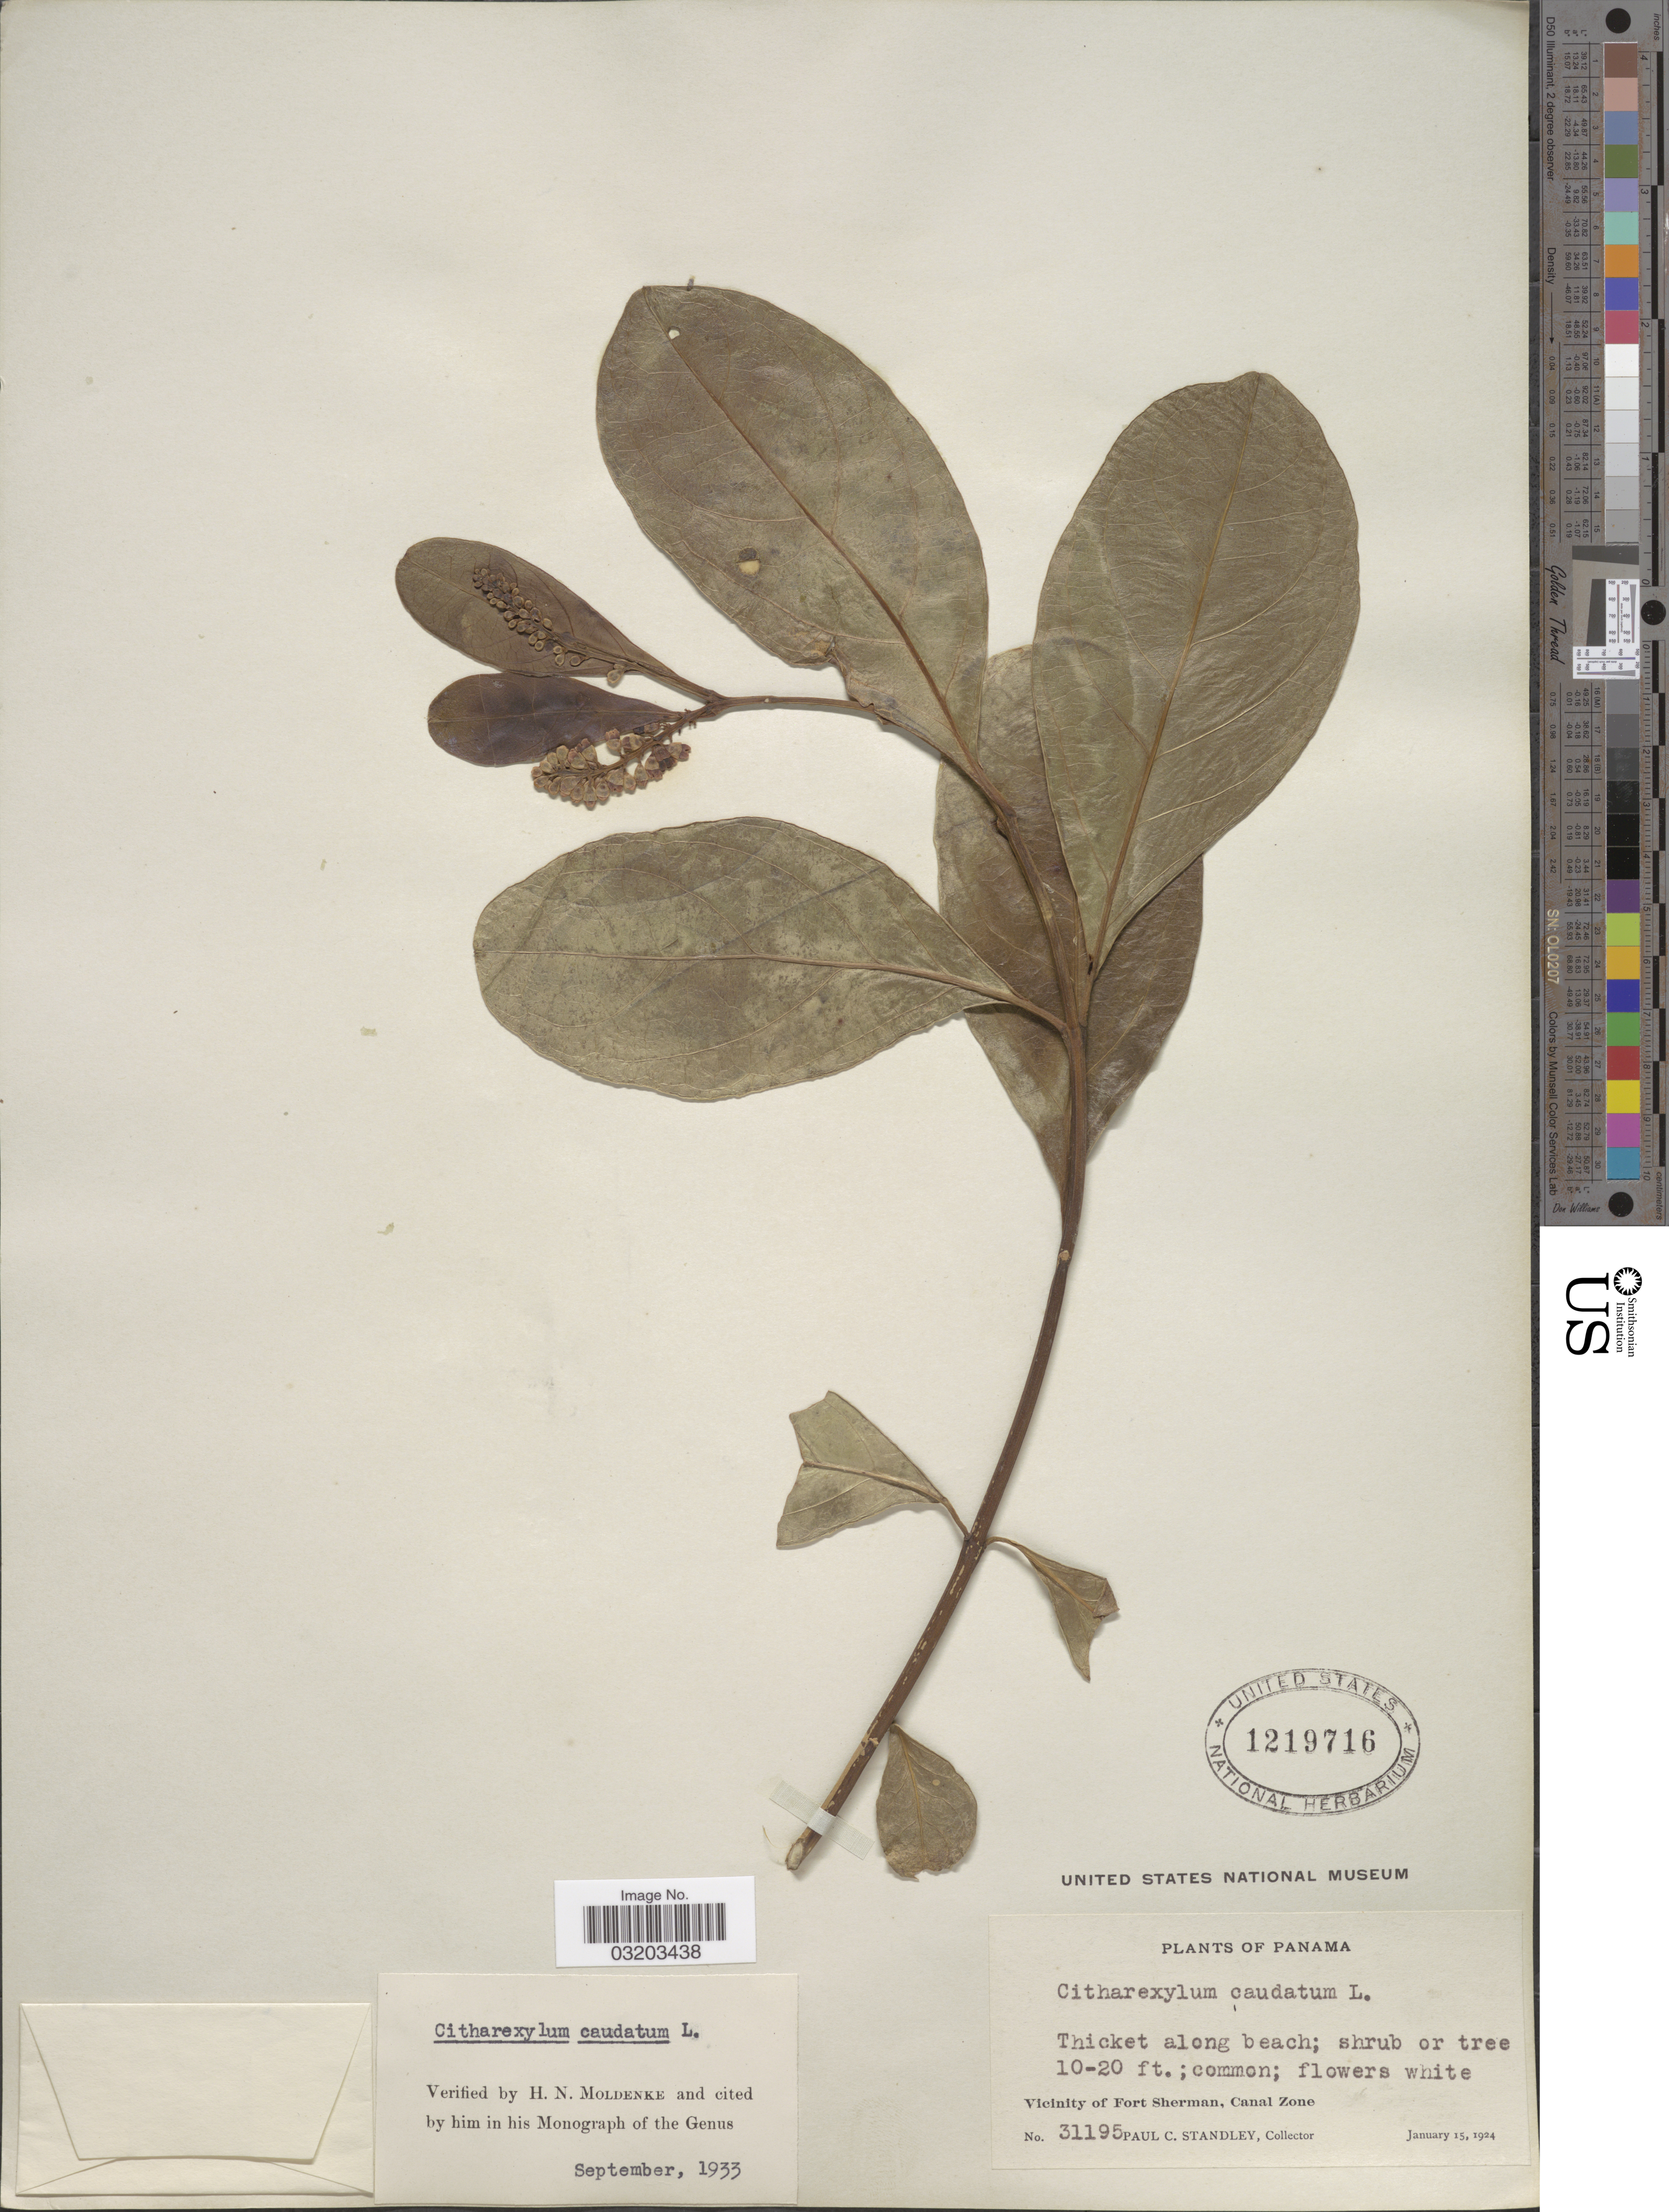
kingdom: Plantae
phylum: Tracheophyta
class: Magnoliopsida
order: Lamiales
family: Verbenaceae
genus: Citharexylum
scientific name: Citharexylum caudatum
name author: L.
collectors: P. C. Standley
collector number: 31195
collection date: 1924-01-15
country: Panama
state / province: Colón / Panamá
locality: Thicket along beach. Vicinity of Fort Sherman, Canal Zone.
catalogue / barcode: US 1219716